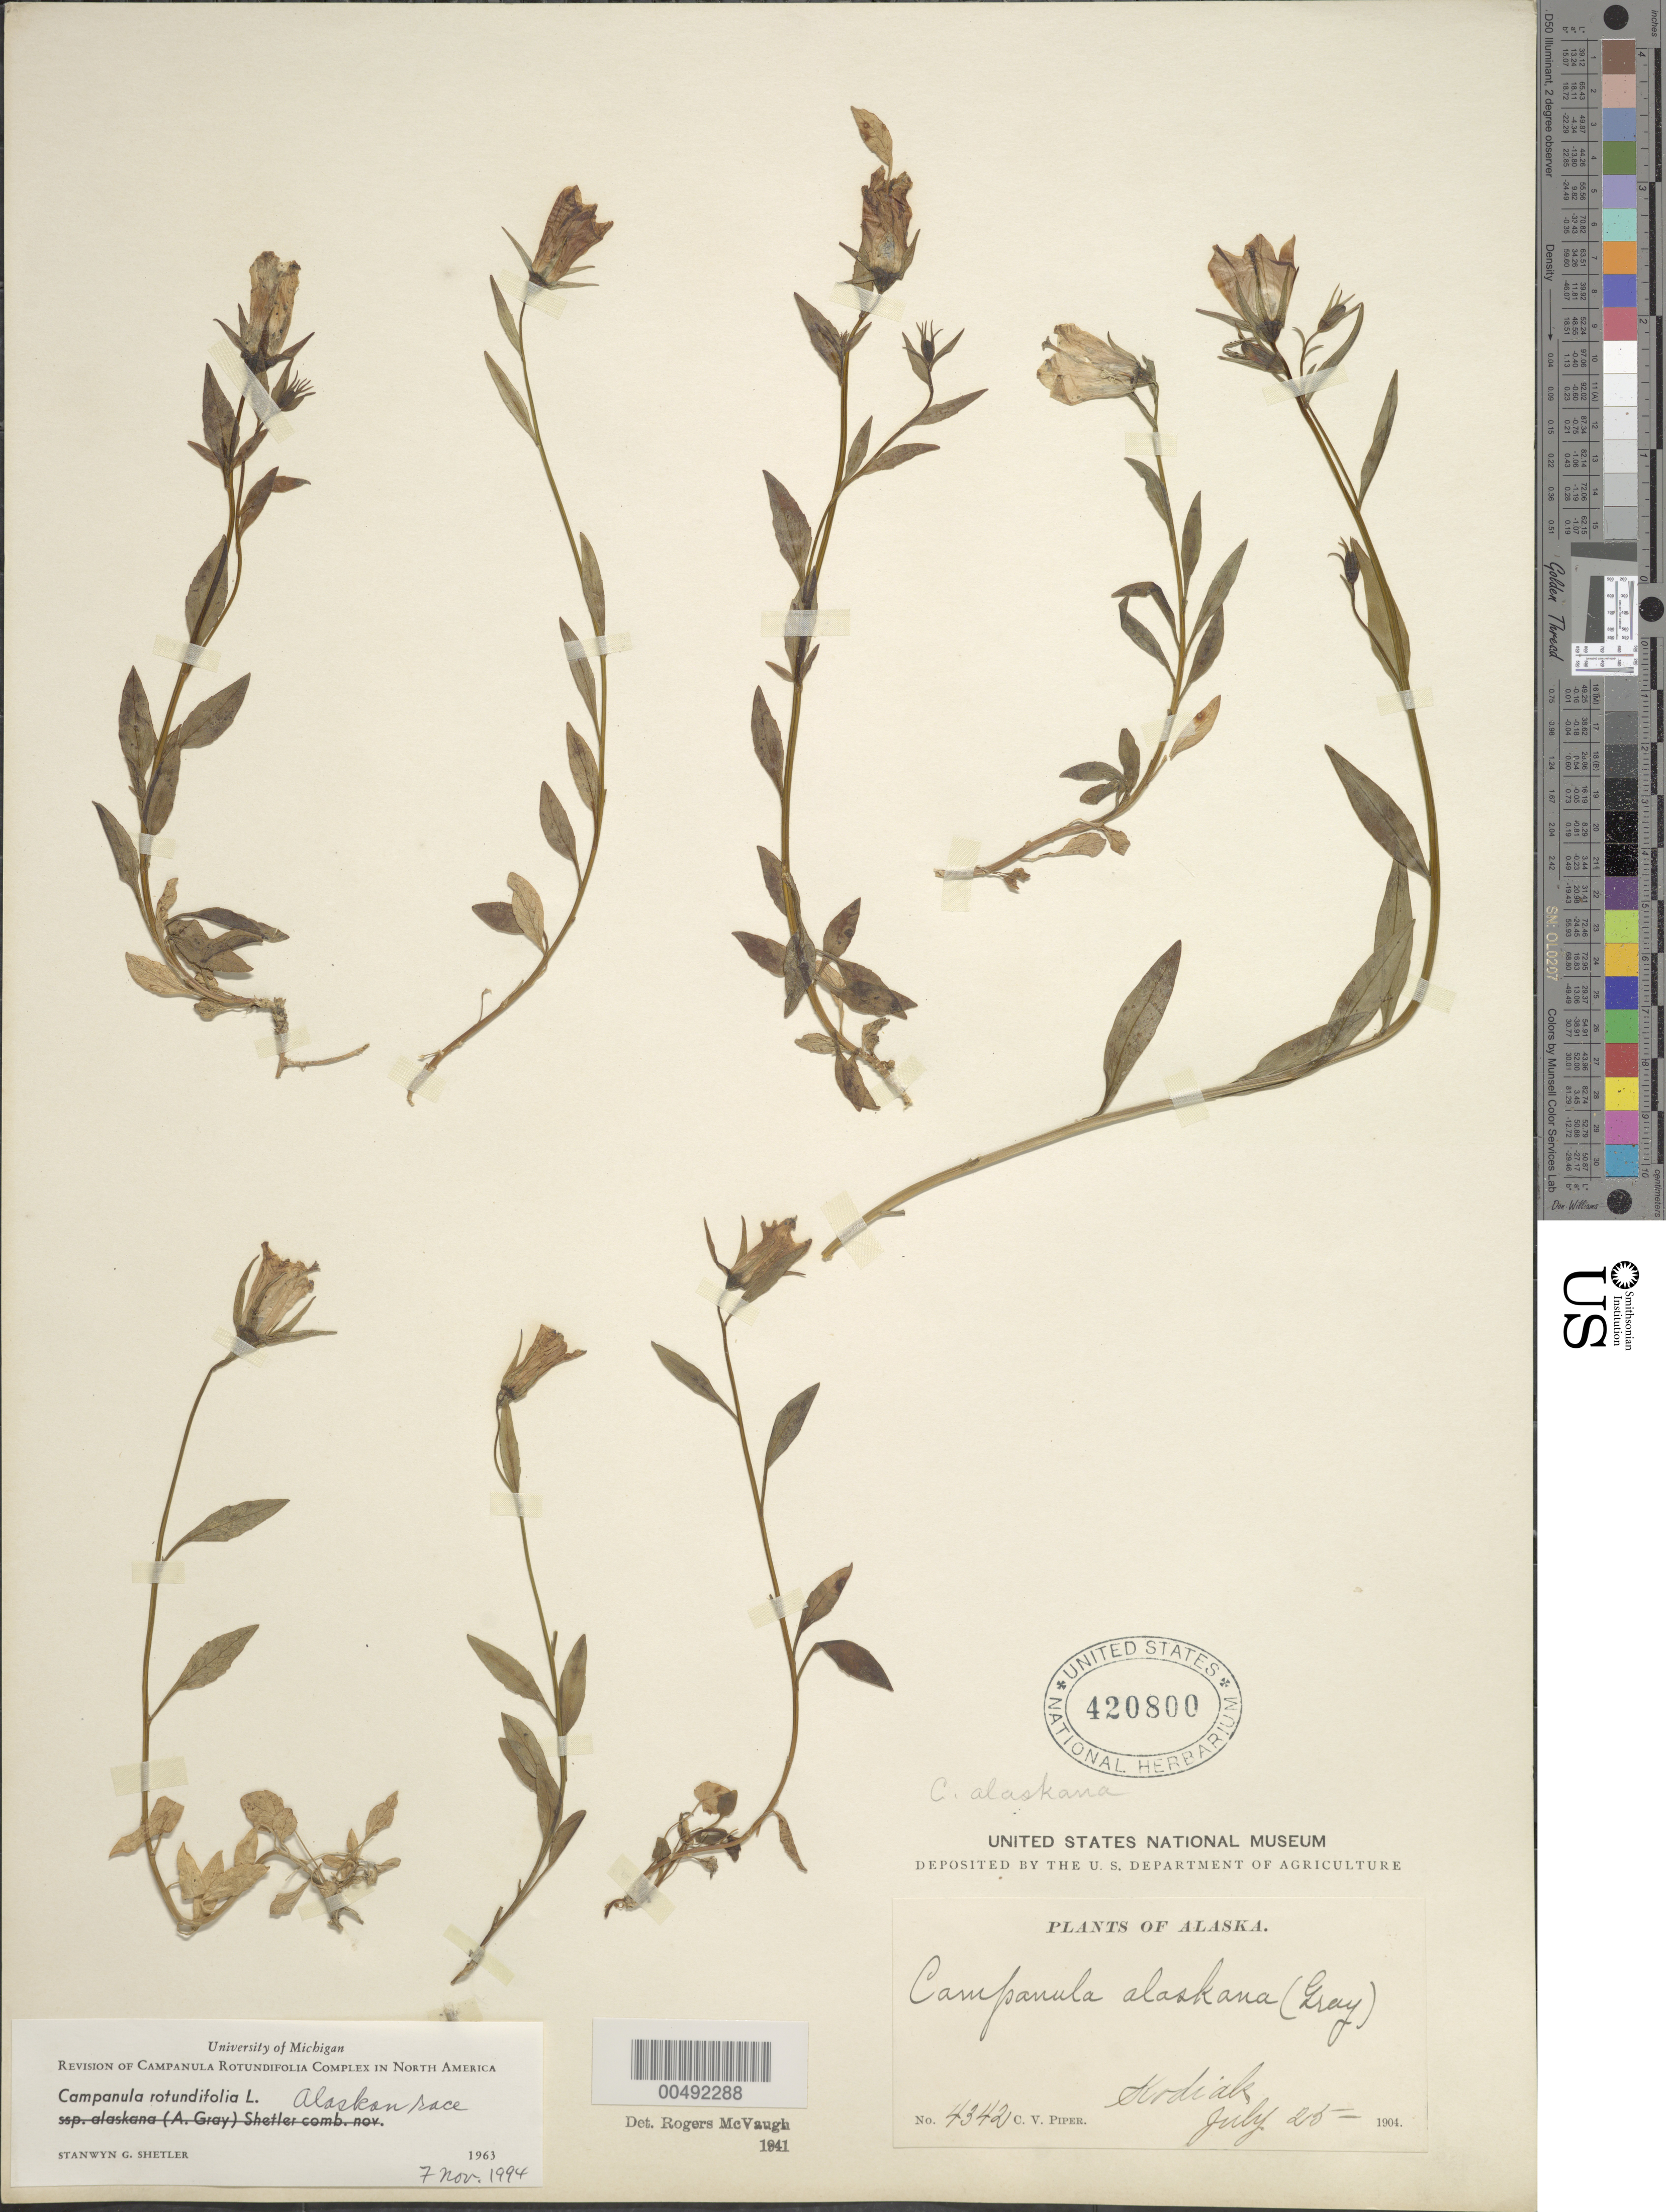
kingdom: Plantae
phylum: Tracheophyta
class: Magnoliopsida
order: Asterales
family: Campanulaceae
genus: Campanula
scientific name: Campanula rotundifolia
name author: L.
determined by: Shetler, Stanwyn G., (US), NMNH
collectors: C. V. Piper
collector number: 4342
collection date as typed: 25 Jul 1904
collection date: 1904-07-25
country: United States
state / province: Alaska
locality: Kodiak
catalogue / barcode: US 420800